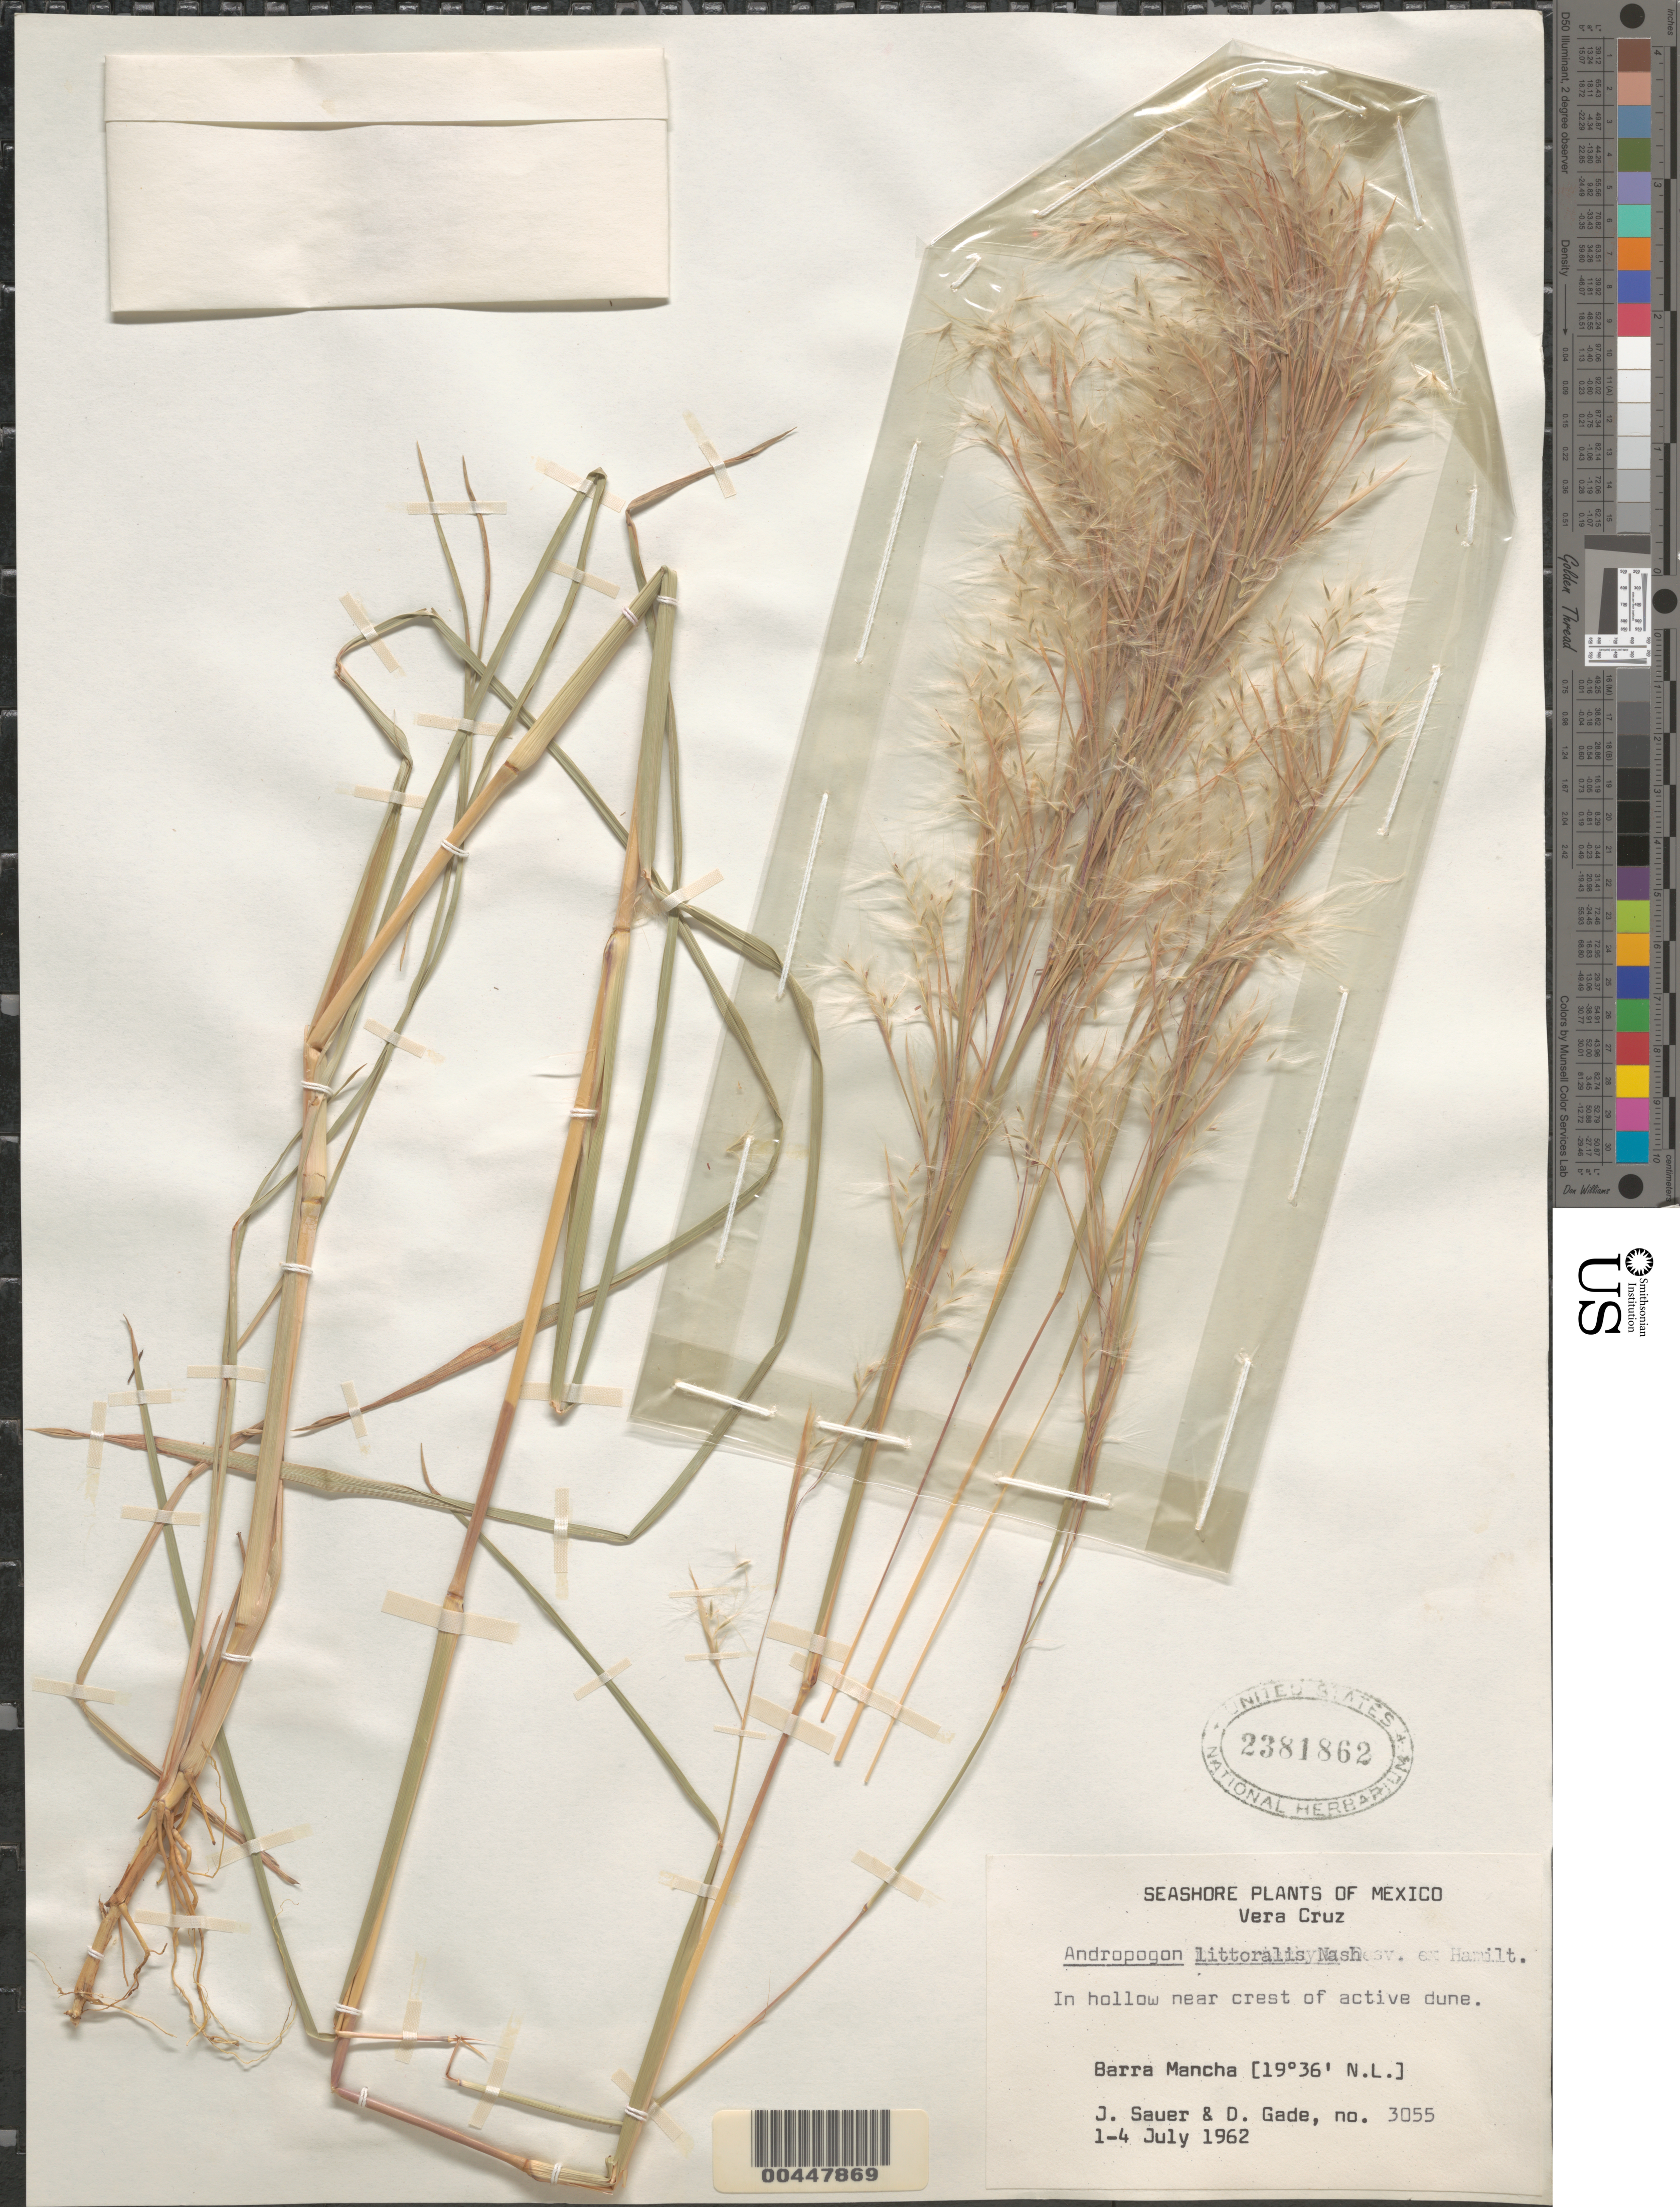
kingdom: Plantae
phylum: Tracheophyta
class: Liliopsida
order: Poales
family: Poaceae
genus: Andropogon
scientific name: Andropogon littoralis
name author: Nash in Britton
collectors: J. Sauer & D. Gade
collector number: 3055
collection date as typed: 1 Jul 1962 to 4 Jul 1962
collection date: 1962-07-01/1962-07-04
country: Mexico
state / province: Veracruz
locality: Barra Mancha (lat/long recorded as: lat=19:36:0:N long=:::W)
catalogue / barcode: US 2381862